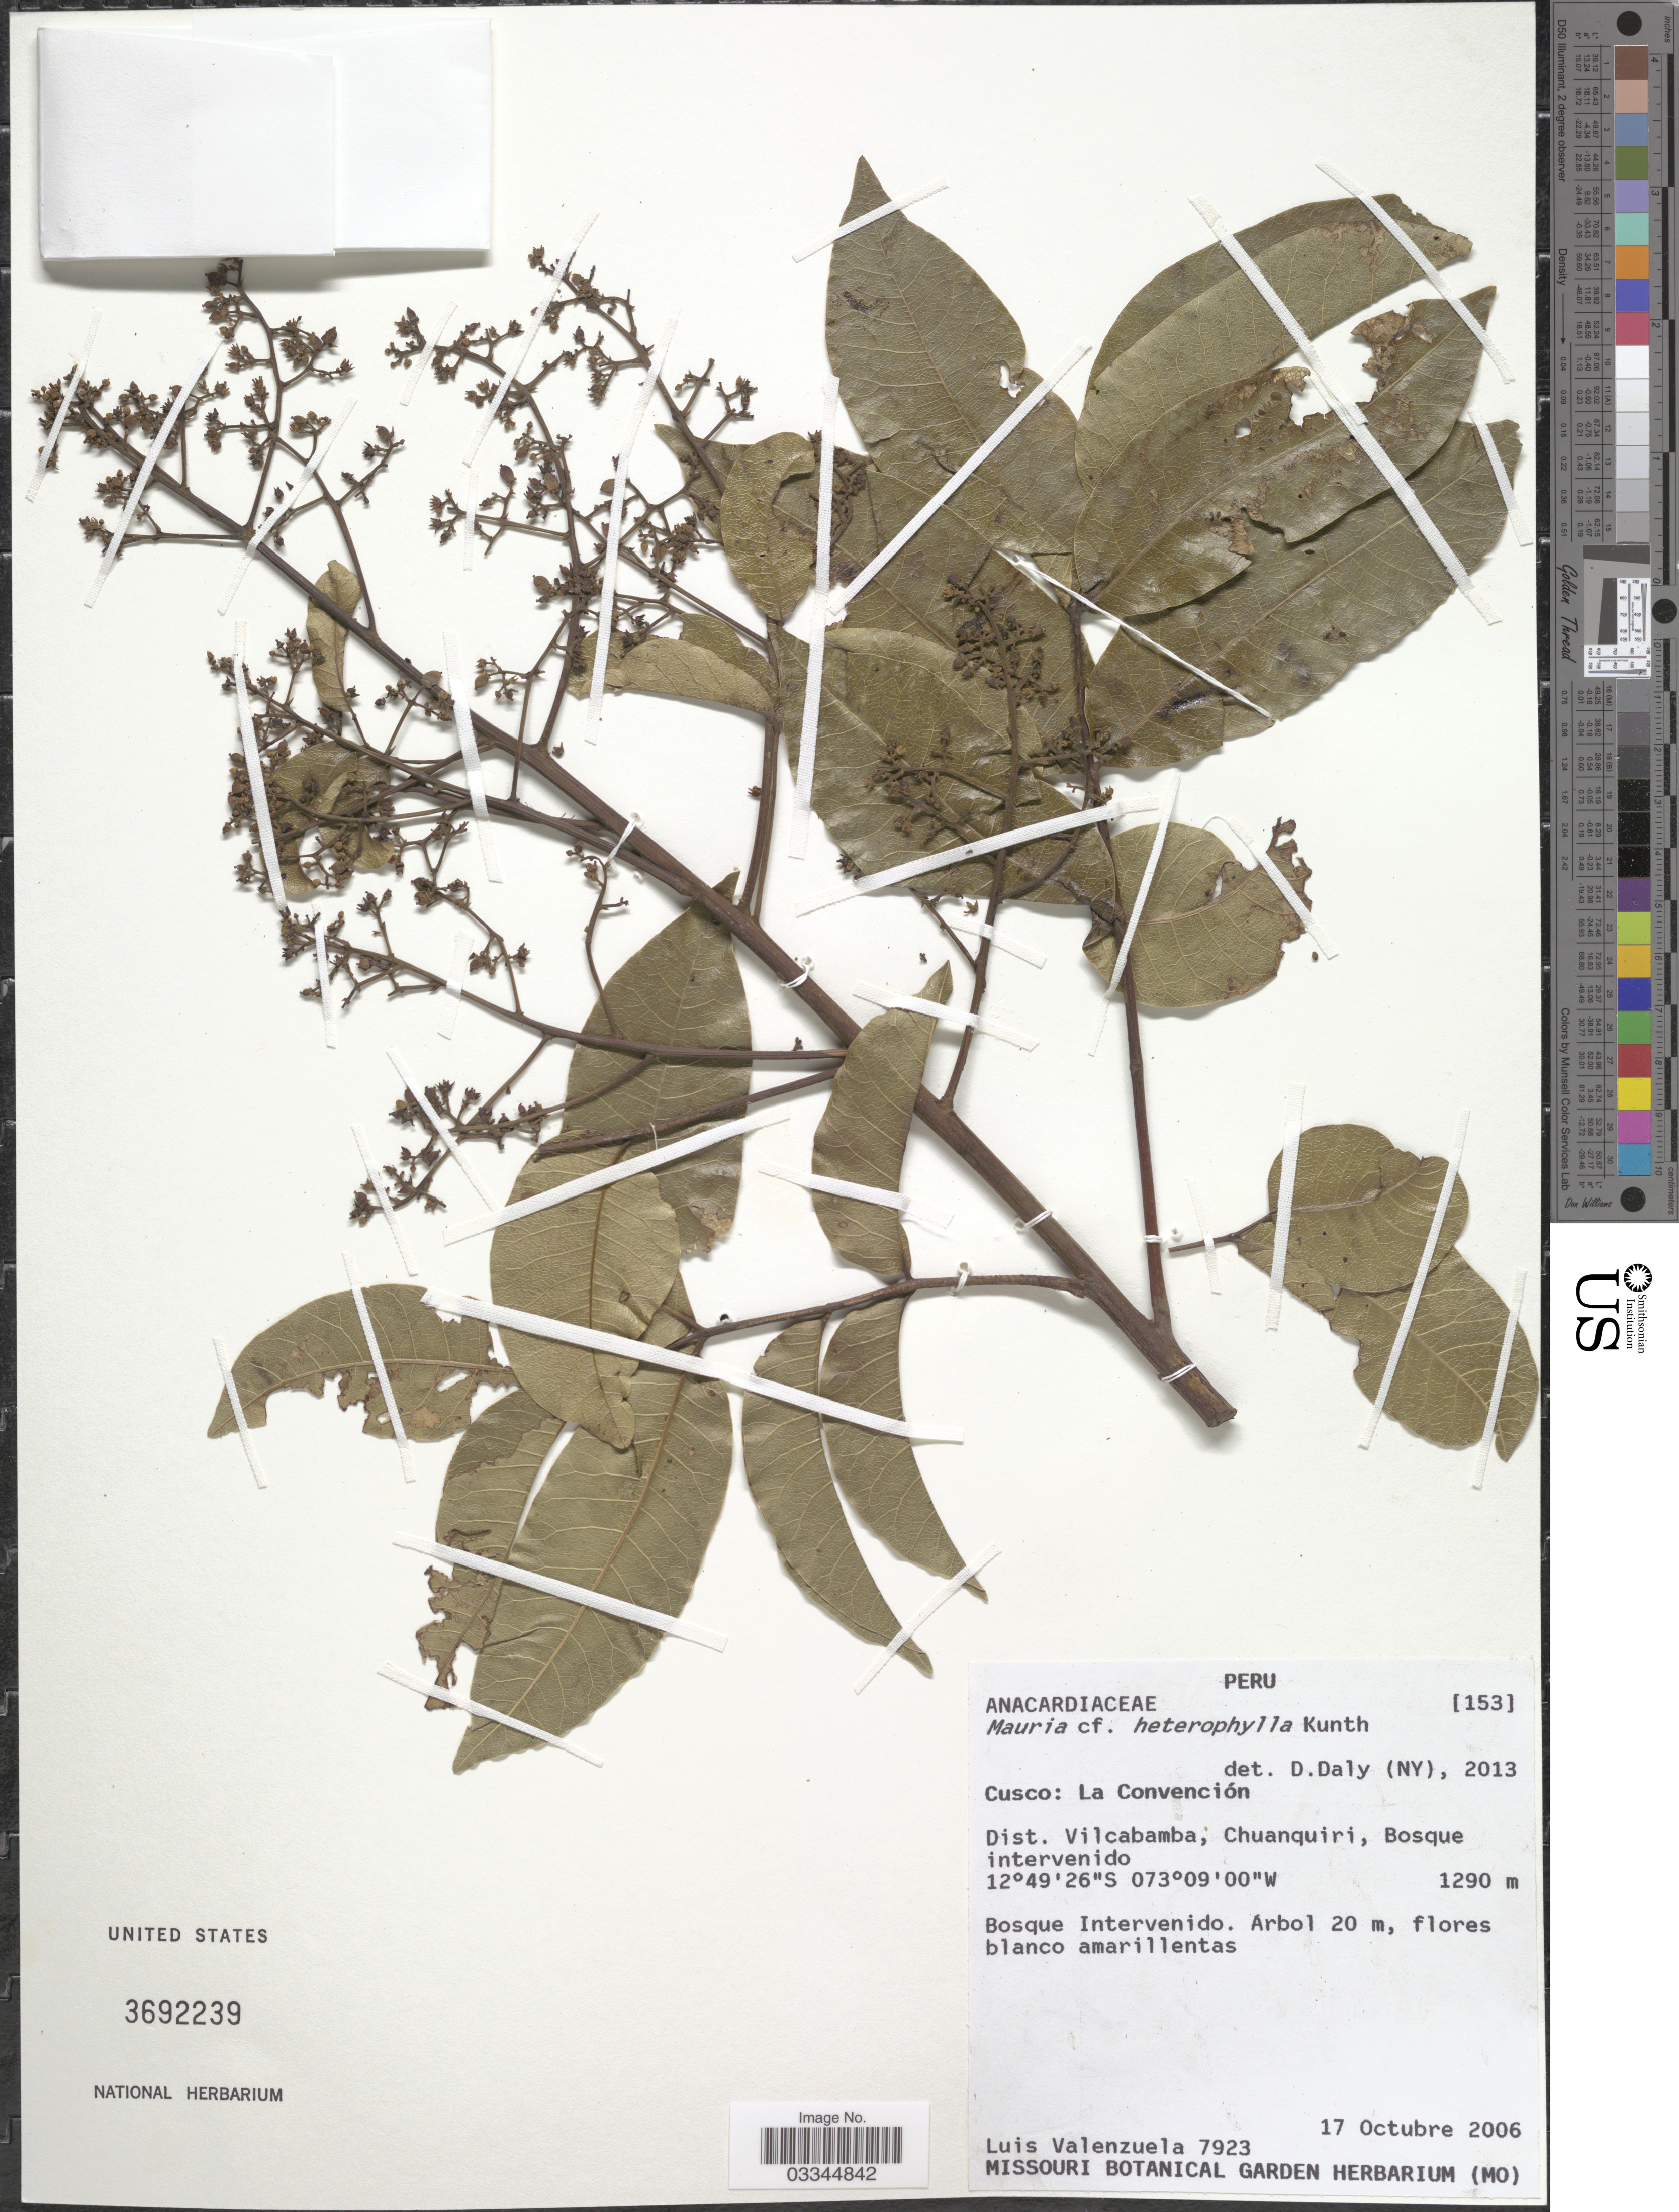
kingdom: Plantae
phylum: Tracheophyta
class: Magnoliopsida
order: Sapindales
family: Anacardiaceae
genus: Mauria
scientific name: Mauria heterophylla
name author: Kunth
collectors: L. Valenzuela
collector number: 7923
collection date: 2006-10-17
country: Peru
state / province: Cusco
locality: La Convención. Dist. Vilcabamba, Chuanquiri, Bosque intervenido.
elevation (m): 1290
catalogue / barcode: US 3692239